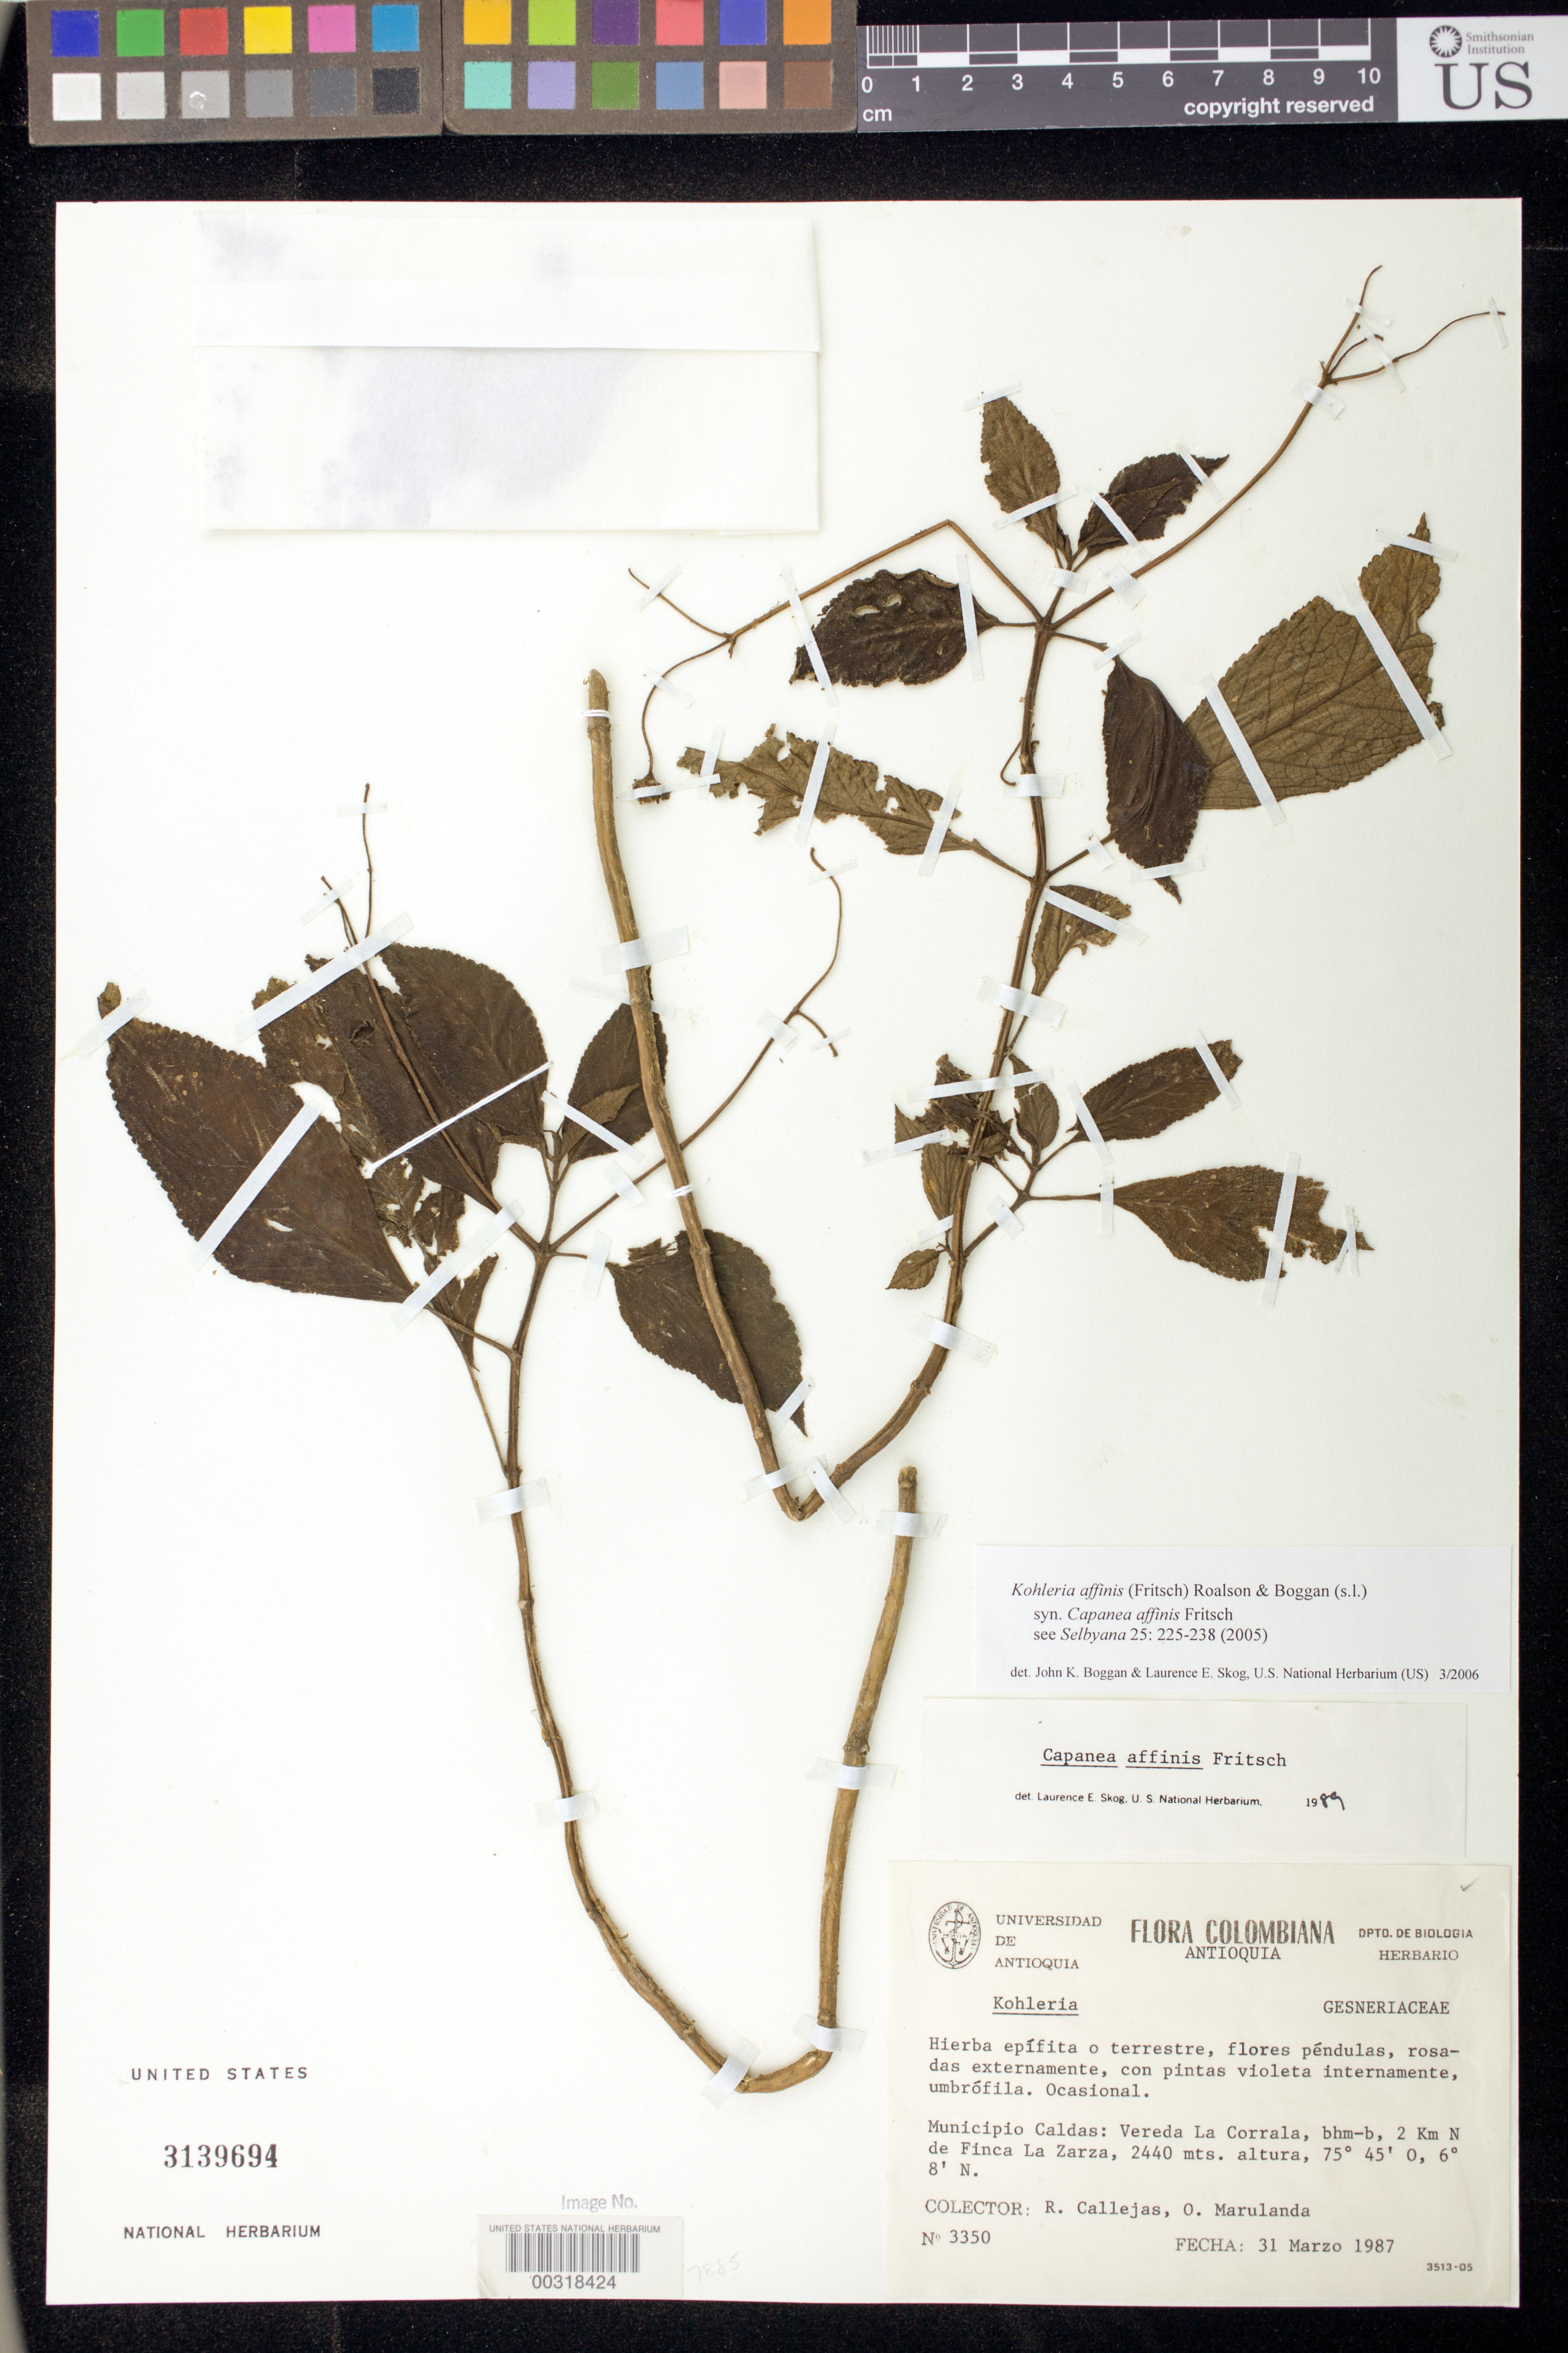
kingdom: Plantae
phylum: Tracheophyta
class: Magnoliopsida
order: Lamiales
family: Gesneriaceae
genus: Kohleria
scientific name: Kohleria affinis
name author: (Fritsch) Roalson & Boggan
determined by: Boggan, J. K.; Skog, L. E.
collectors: R. Callejas & O. Marulanda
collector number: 3350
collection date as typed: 31 Mar 1987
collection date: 1987-03-31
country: Colombia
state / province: Antioquia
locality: Mpio. Caldas, vereda La Corrala, 2 km N de Finca la Zarza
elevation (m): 2440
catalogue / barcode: US 3139694